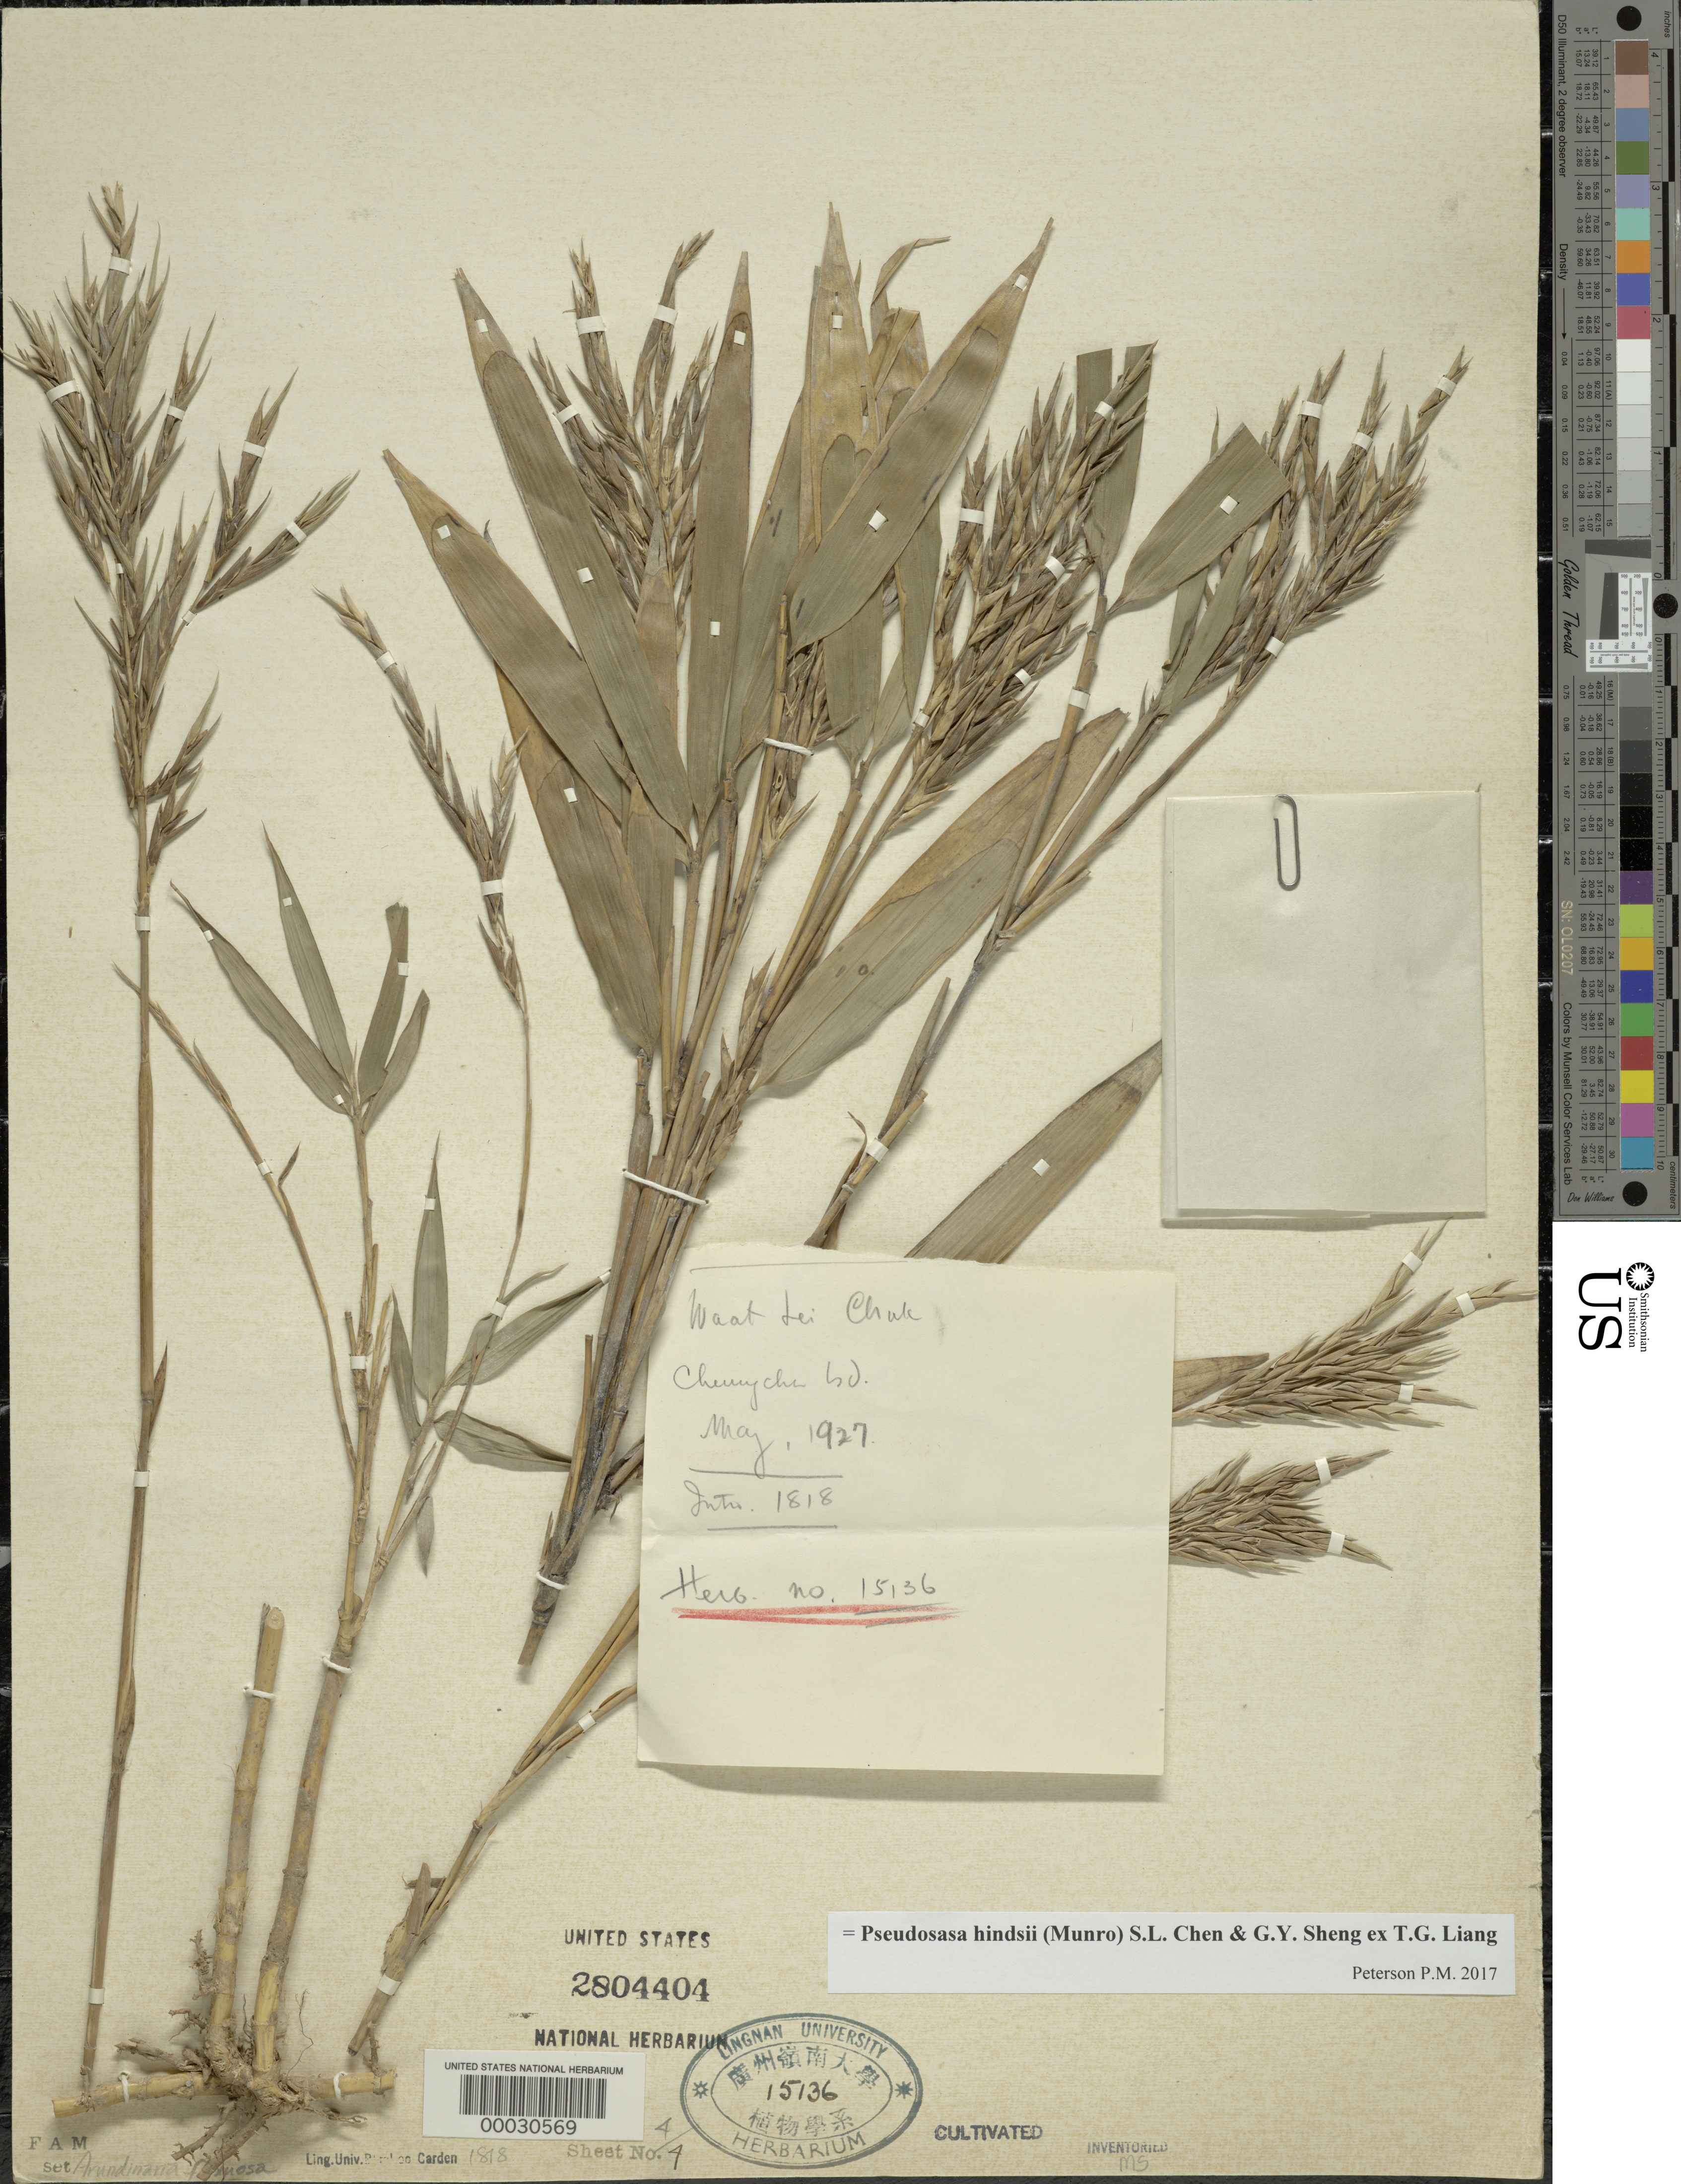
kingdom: Plantae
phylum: Tracheophyta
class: Liliopsida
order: Poales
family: Poaceae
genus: Pseudosasa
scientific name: Pseudosasa hindsii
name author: (Munro) S.L. Chen & G.Y. Sheng ex T.G. Liang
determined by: Poaceae Reorganization Project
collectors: F. A. McClure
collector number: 20265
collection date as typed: May 1927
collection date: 1927-05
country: China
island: Hong Kong I.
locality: Lingnan university bamboo garden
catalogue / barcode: US 2804404